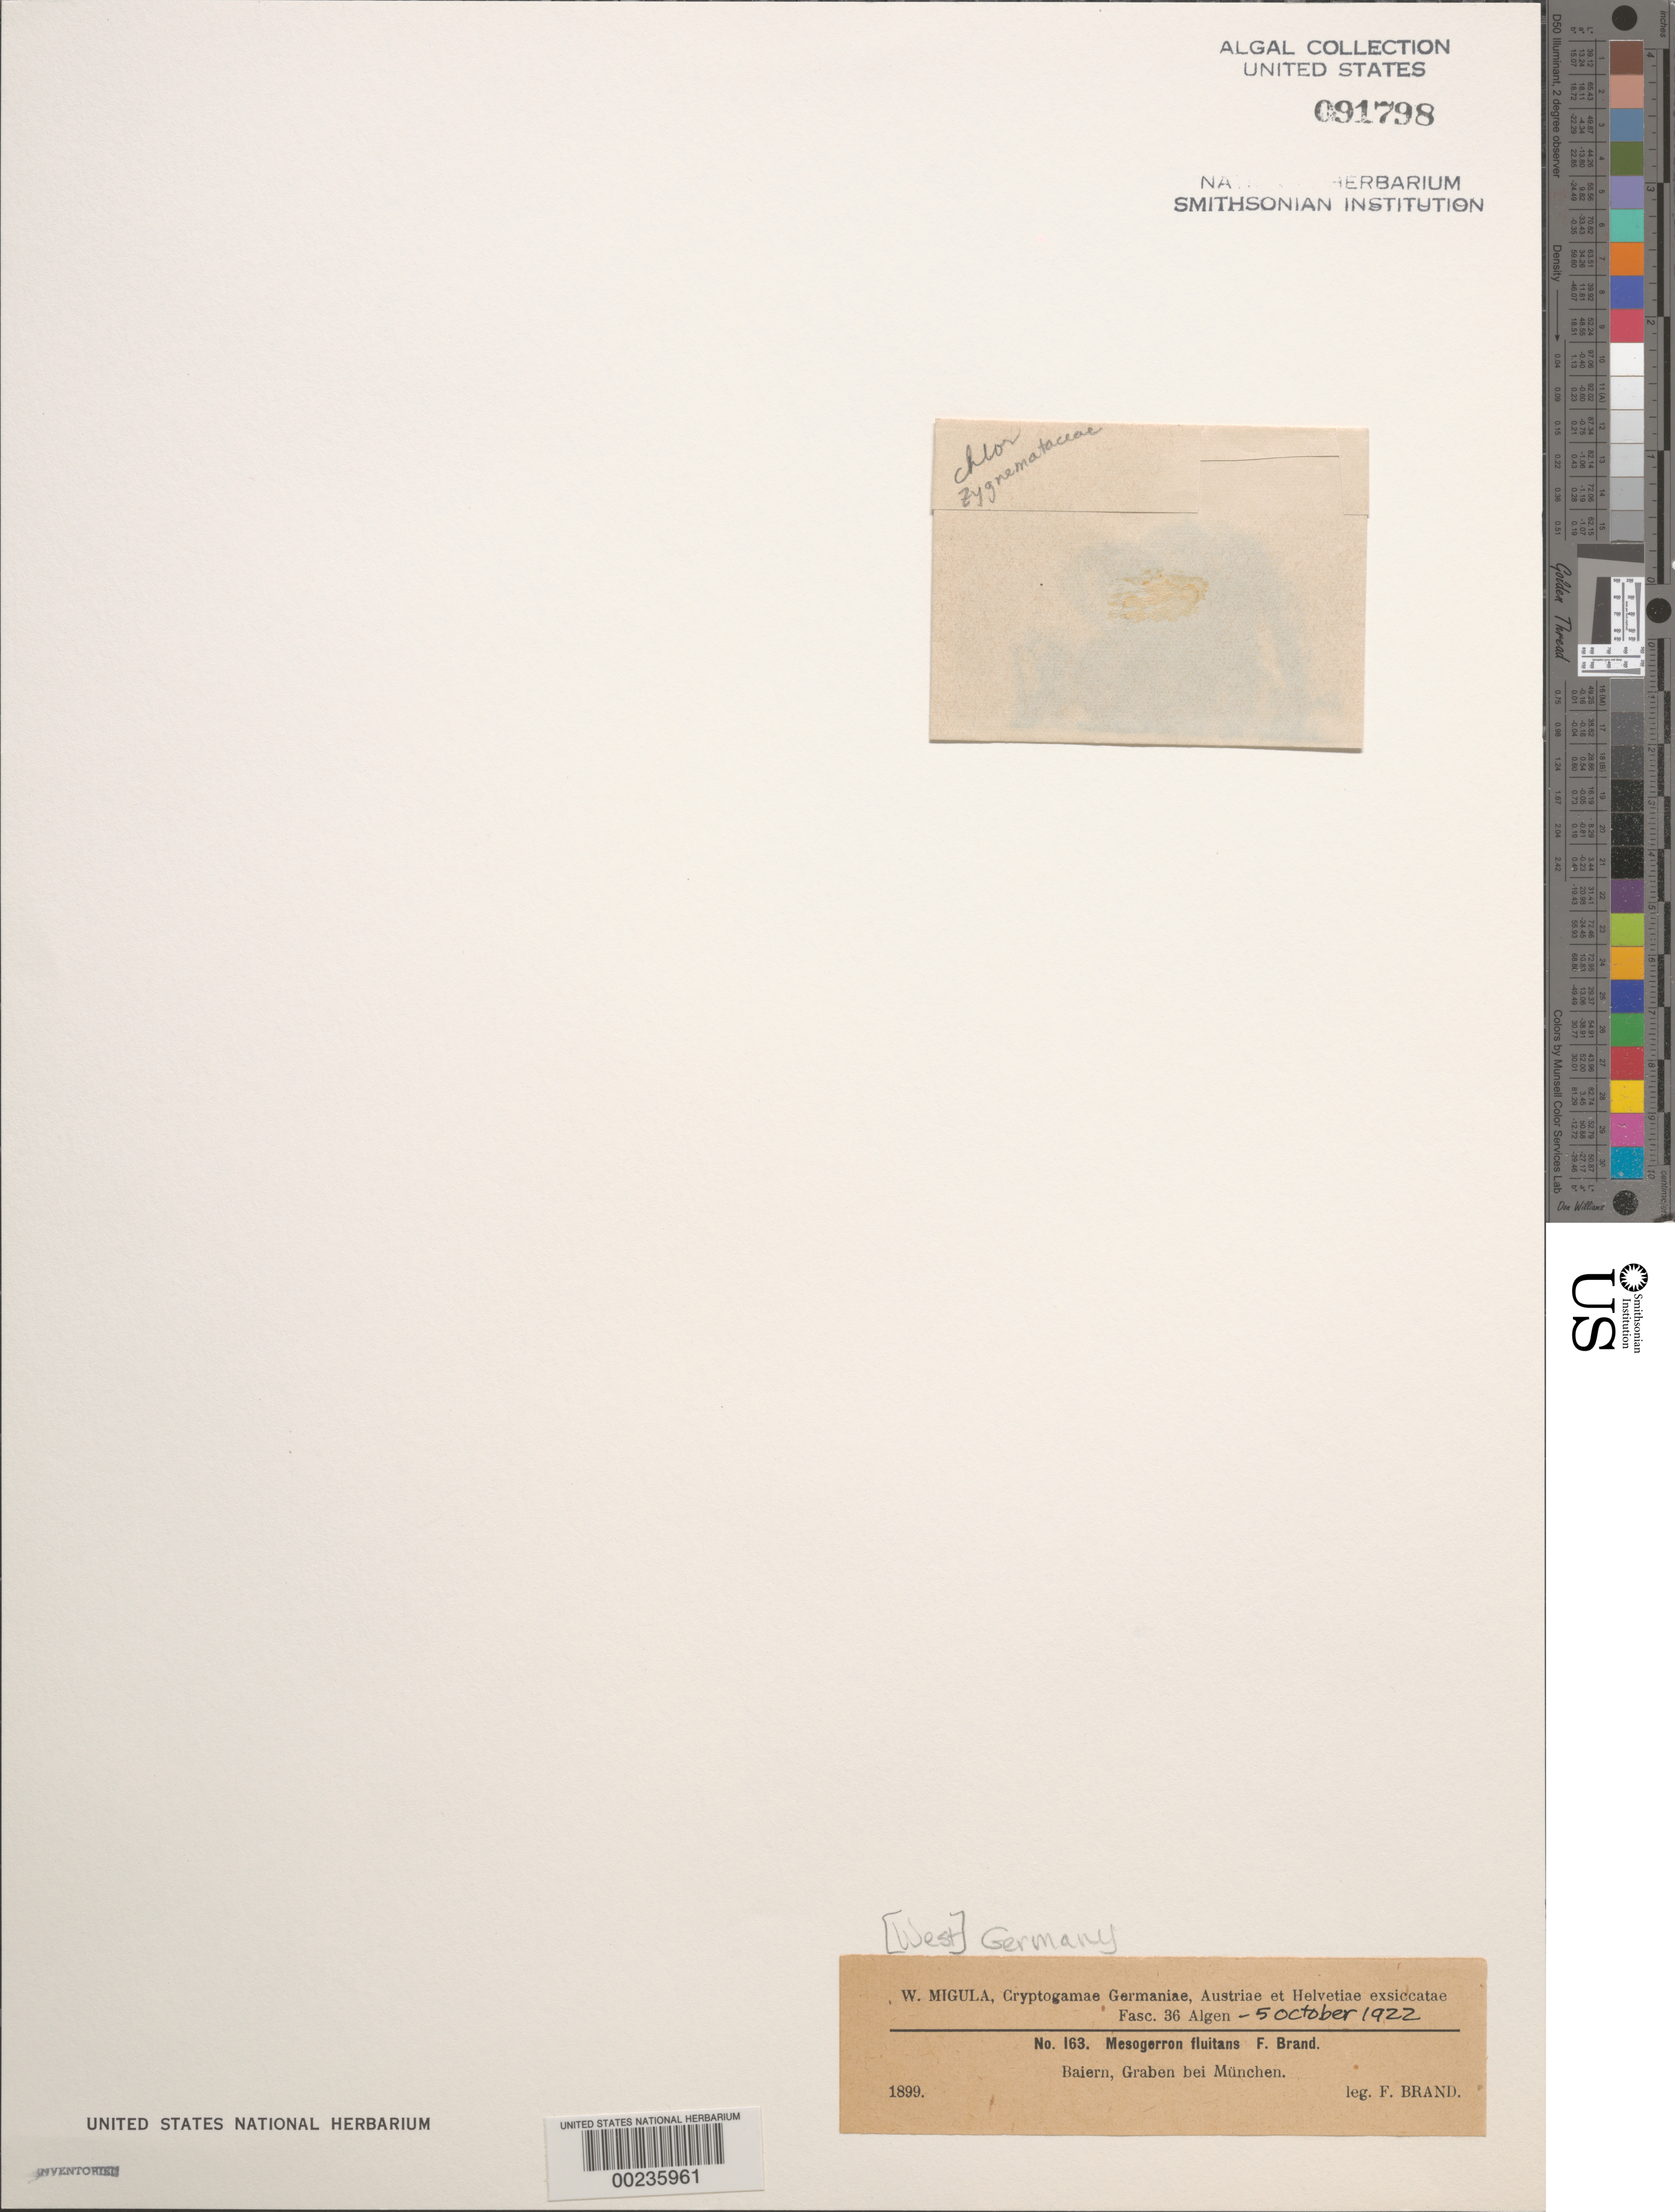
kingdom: Plantae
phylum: Charophyta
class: Zygnematophyceae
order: Zygnematales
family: Zygnemataceae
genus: Mougeotiopsis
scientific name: Mougeotiopsis calospora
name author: Palla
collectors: F. Brand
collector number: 163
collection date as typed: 1899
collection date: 1899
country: Germany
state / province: Bayern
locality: Near munich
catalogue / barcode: US 91798